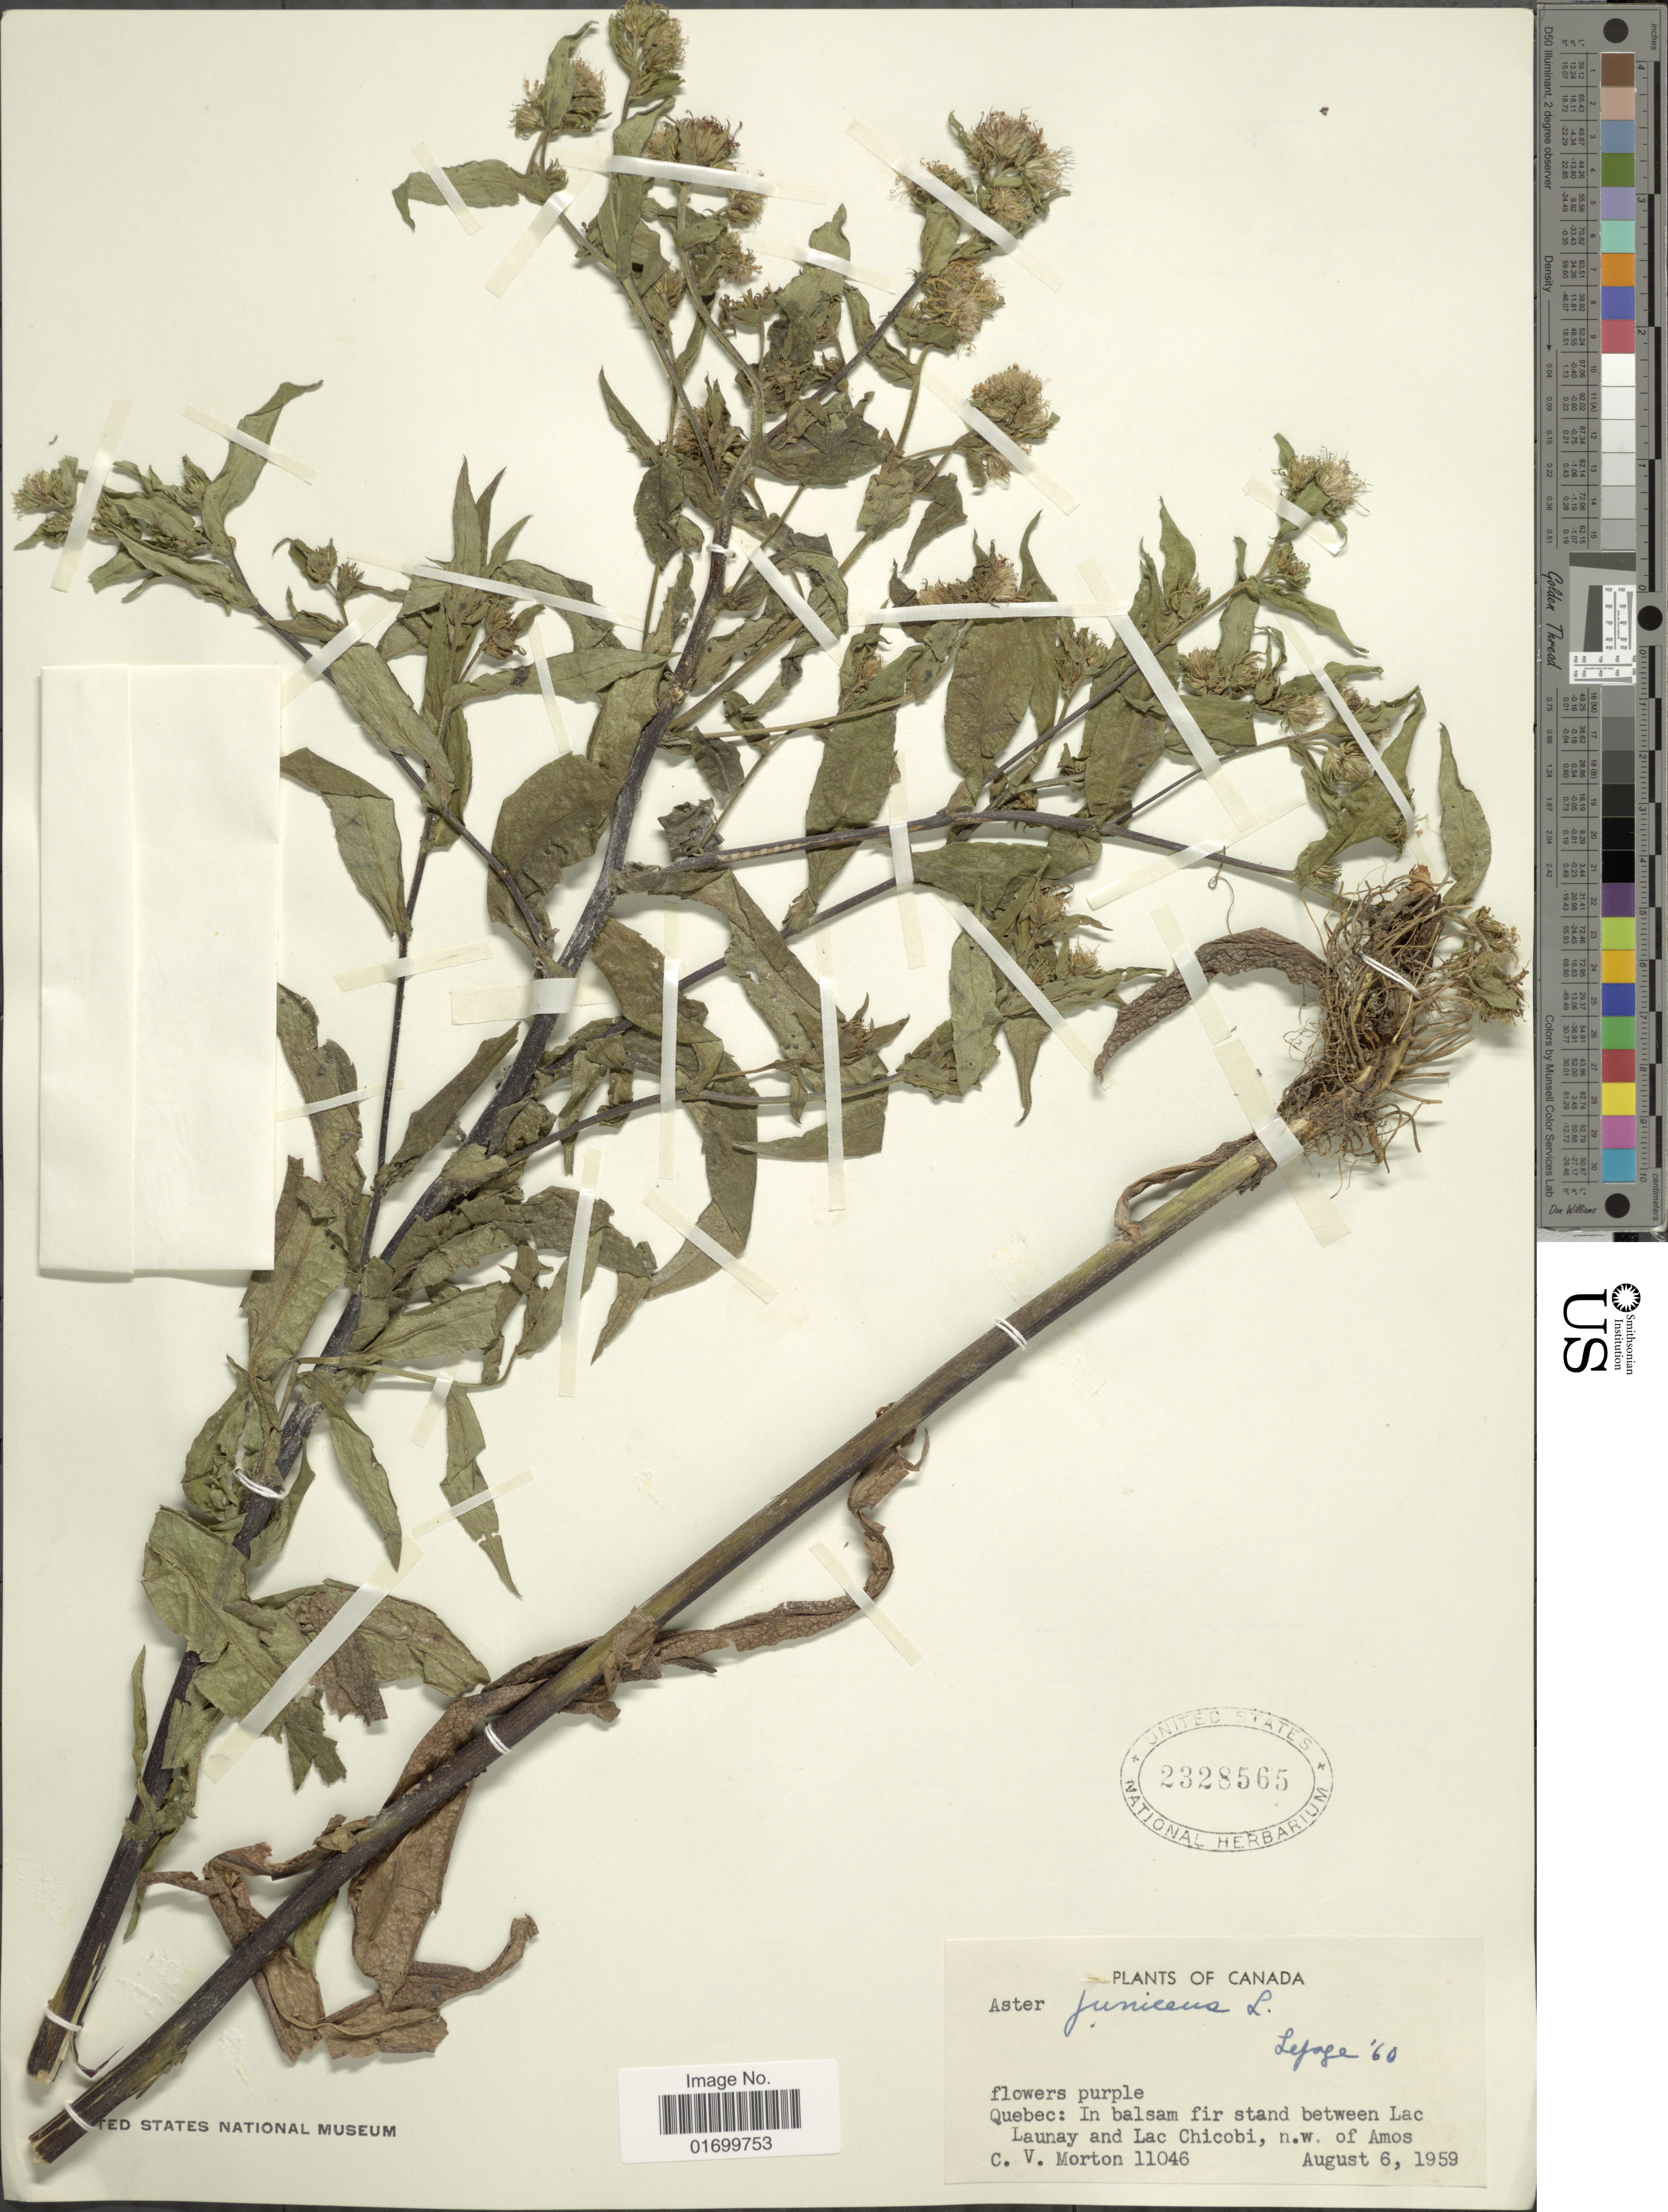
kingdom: Plantae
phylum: Tracheophyta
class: Magnoliopsida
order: Asterales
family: Asteraceae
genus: Symphyotrichum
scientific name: Symphyotrichum puniceum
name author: (L.) Á. Löve & D. Löve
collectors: C. V. Morton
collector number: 11046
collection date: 1959-08-06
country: Canada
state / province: Quebec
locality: In balsam fir stand between Lac Launday and Lac Chicobi, n.w. of Amos.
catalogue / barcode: US 2328565